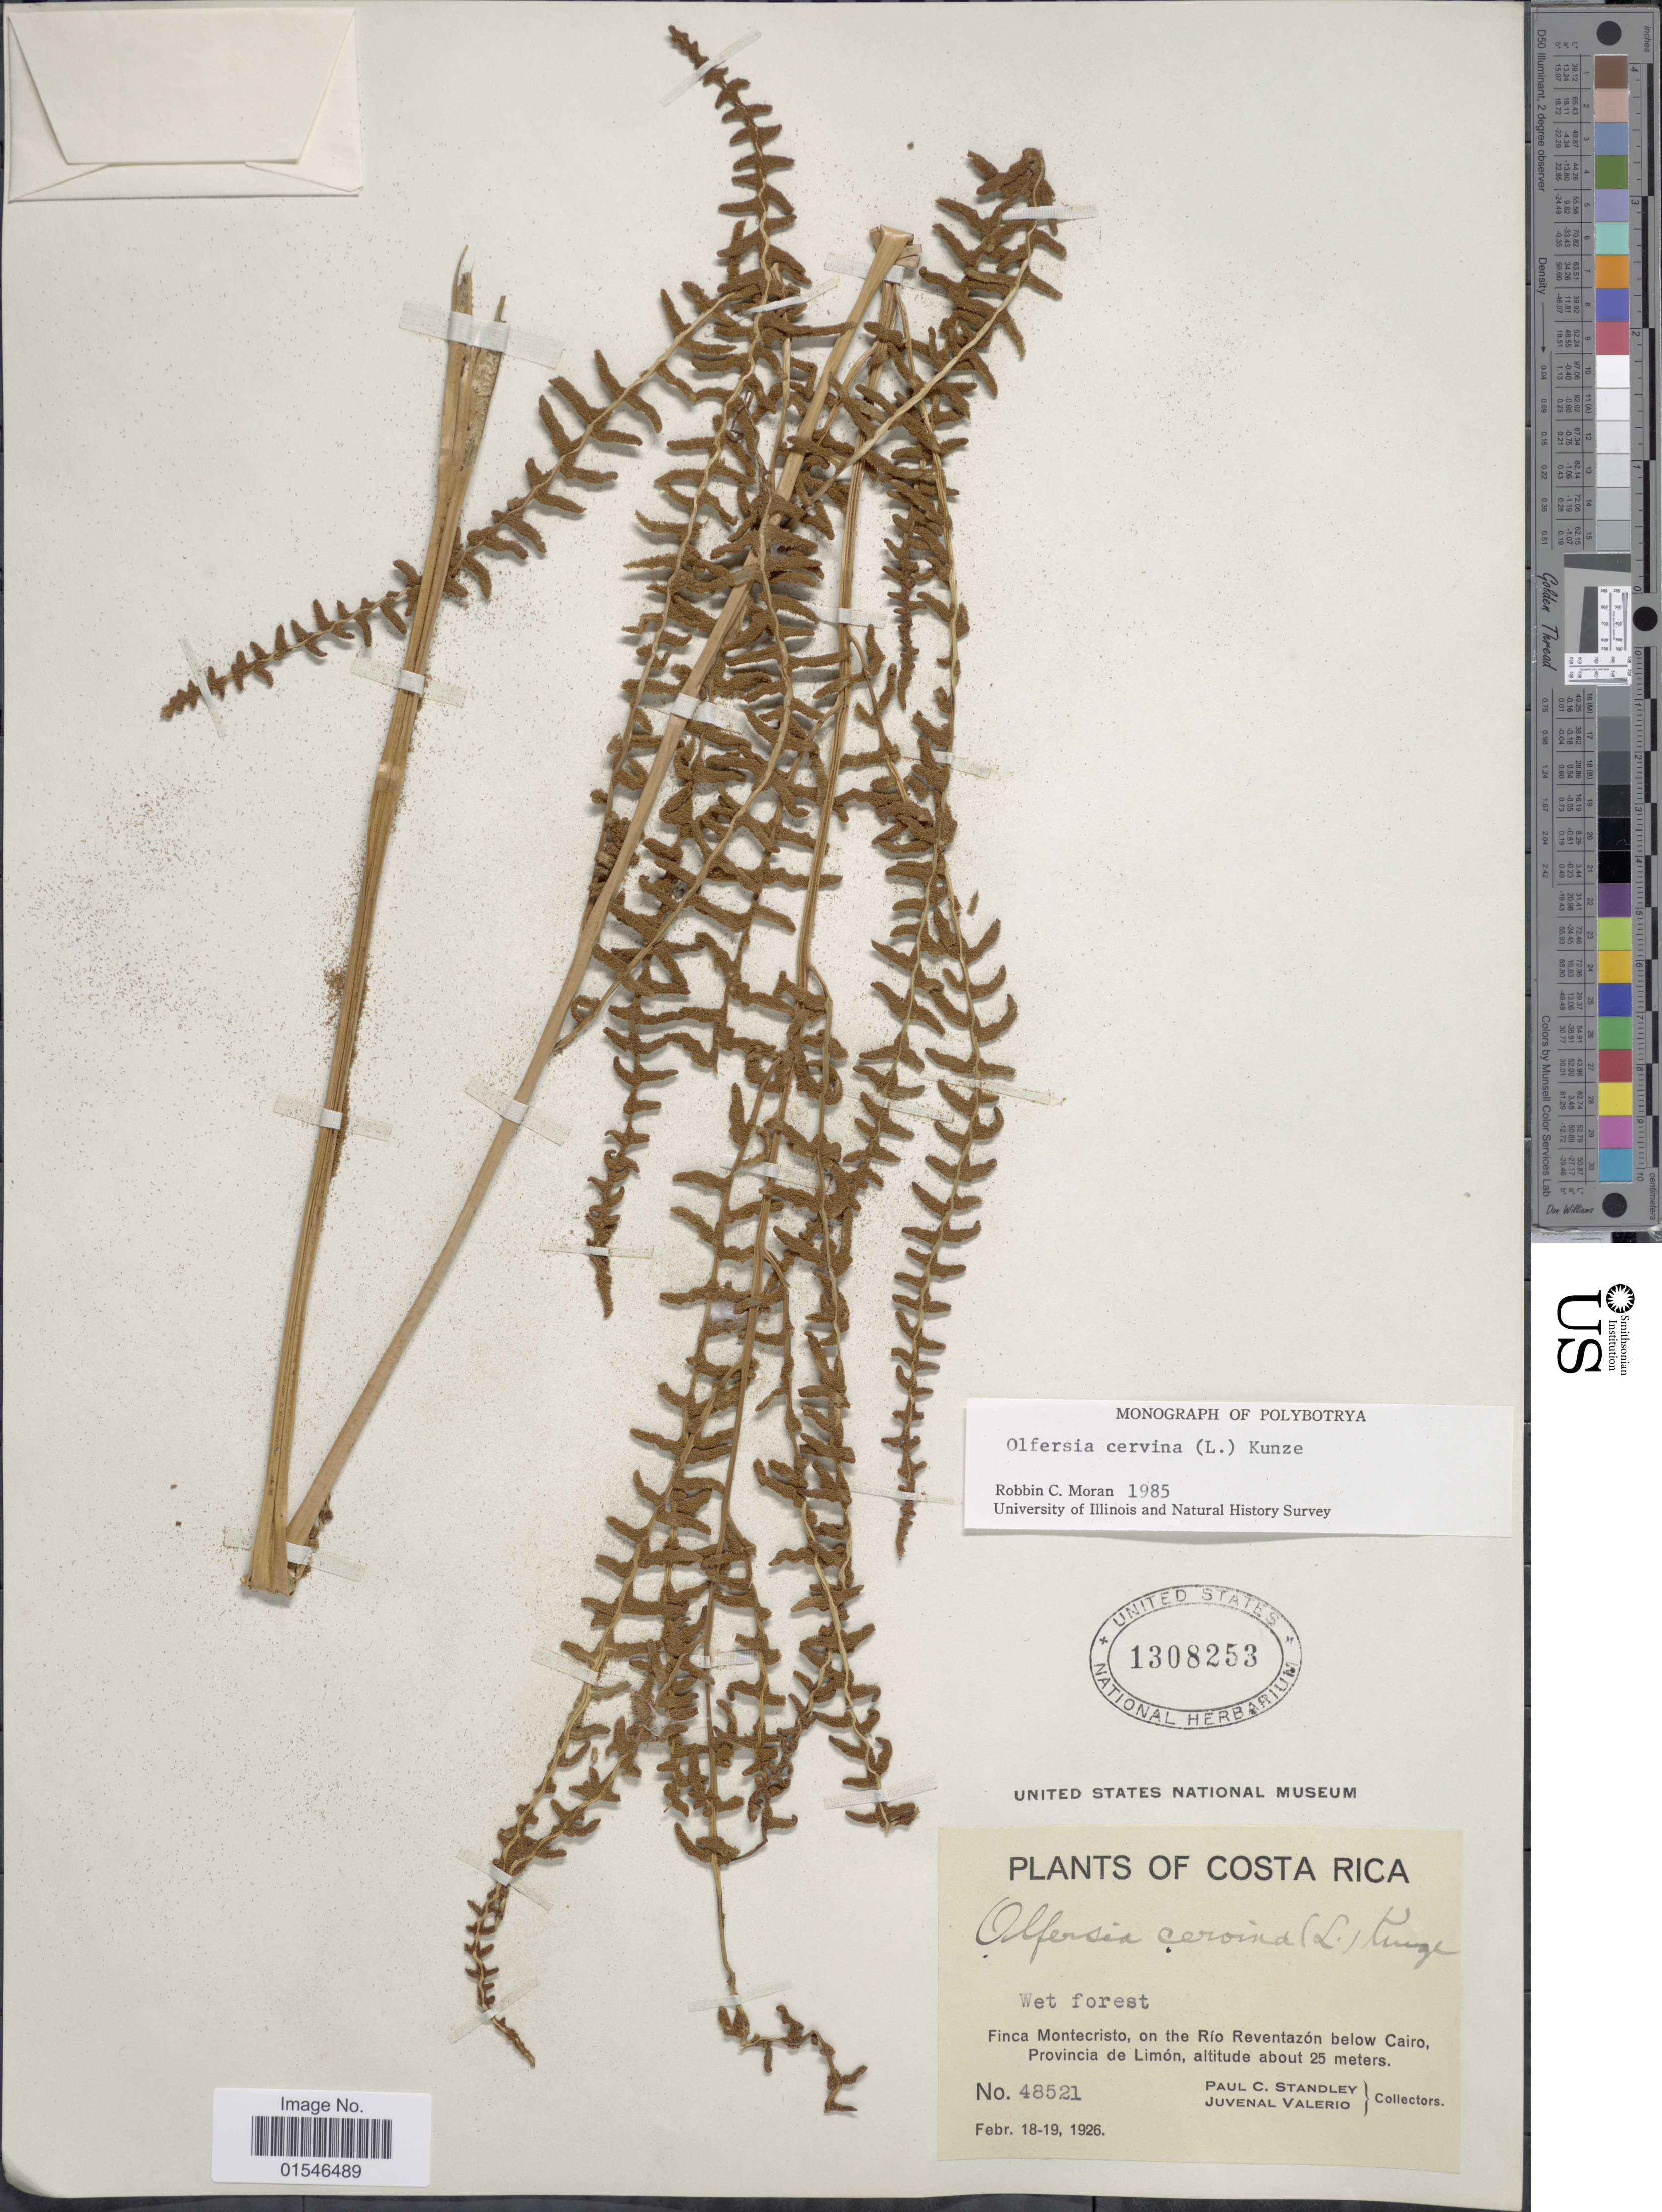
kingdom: Plantae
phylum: Tracheophyta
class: Polypodiopsida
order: Polypodiales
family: Dryopteridaceae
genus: Olfersia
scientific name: Olfersia cervina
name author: (L.) Kunze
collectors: P. C. Standley & J. Valerio R.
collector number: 48521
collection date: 1926-02-18/1926-02-19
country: Costa Rica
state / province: Limón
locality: Finca Montecristo, on the Río Reventazón below Cairo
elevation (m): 25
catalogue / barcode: US 1308253